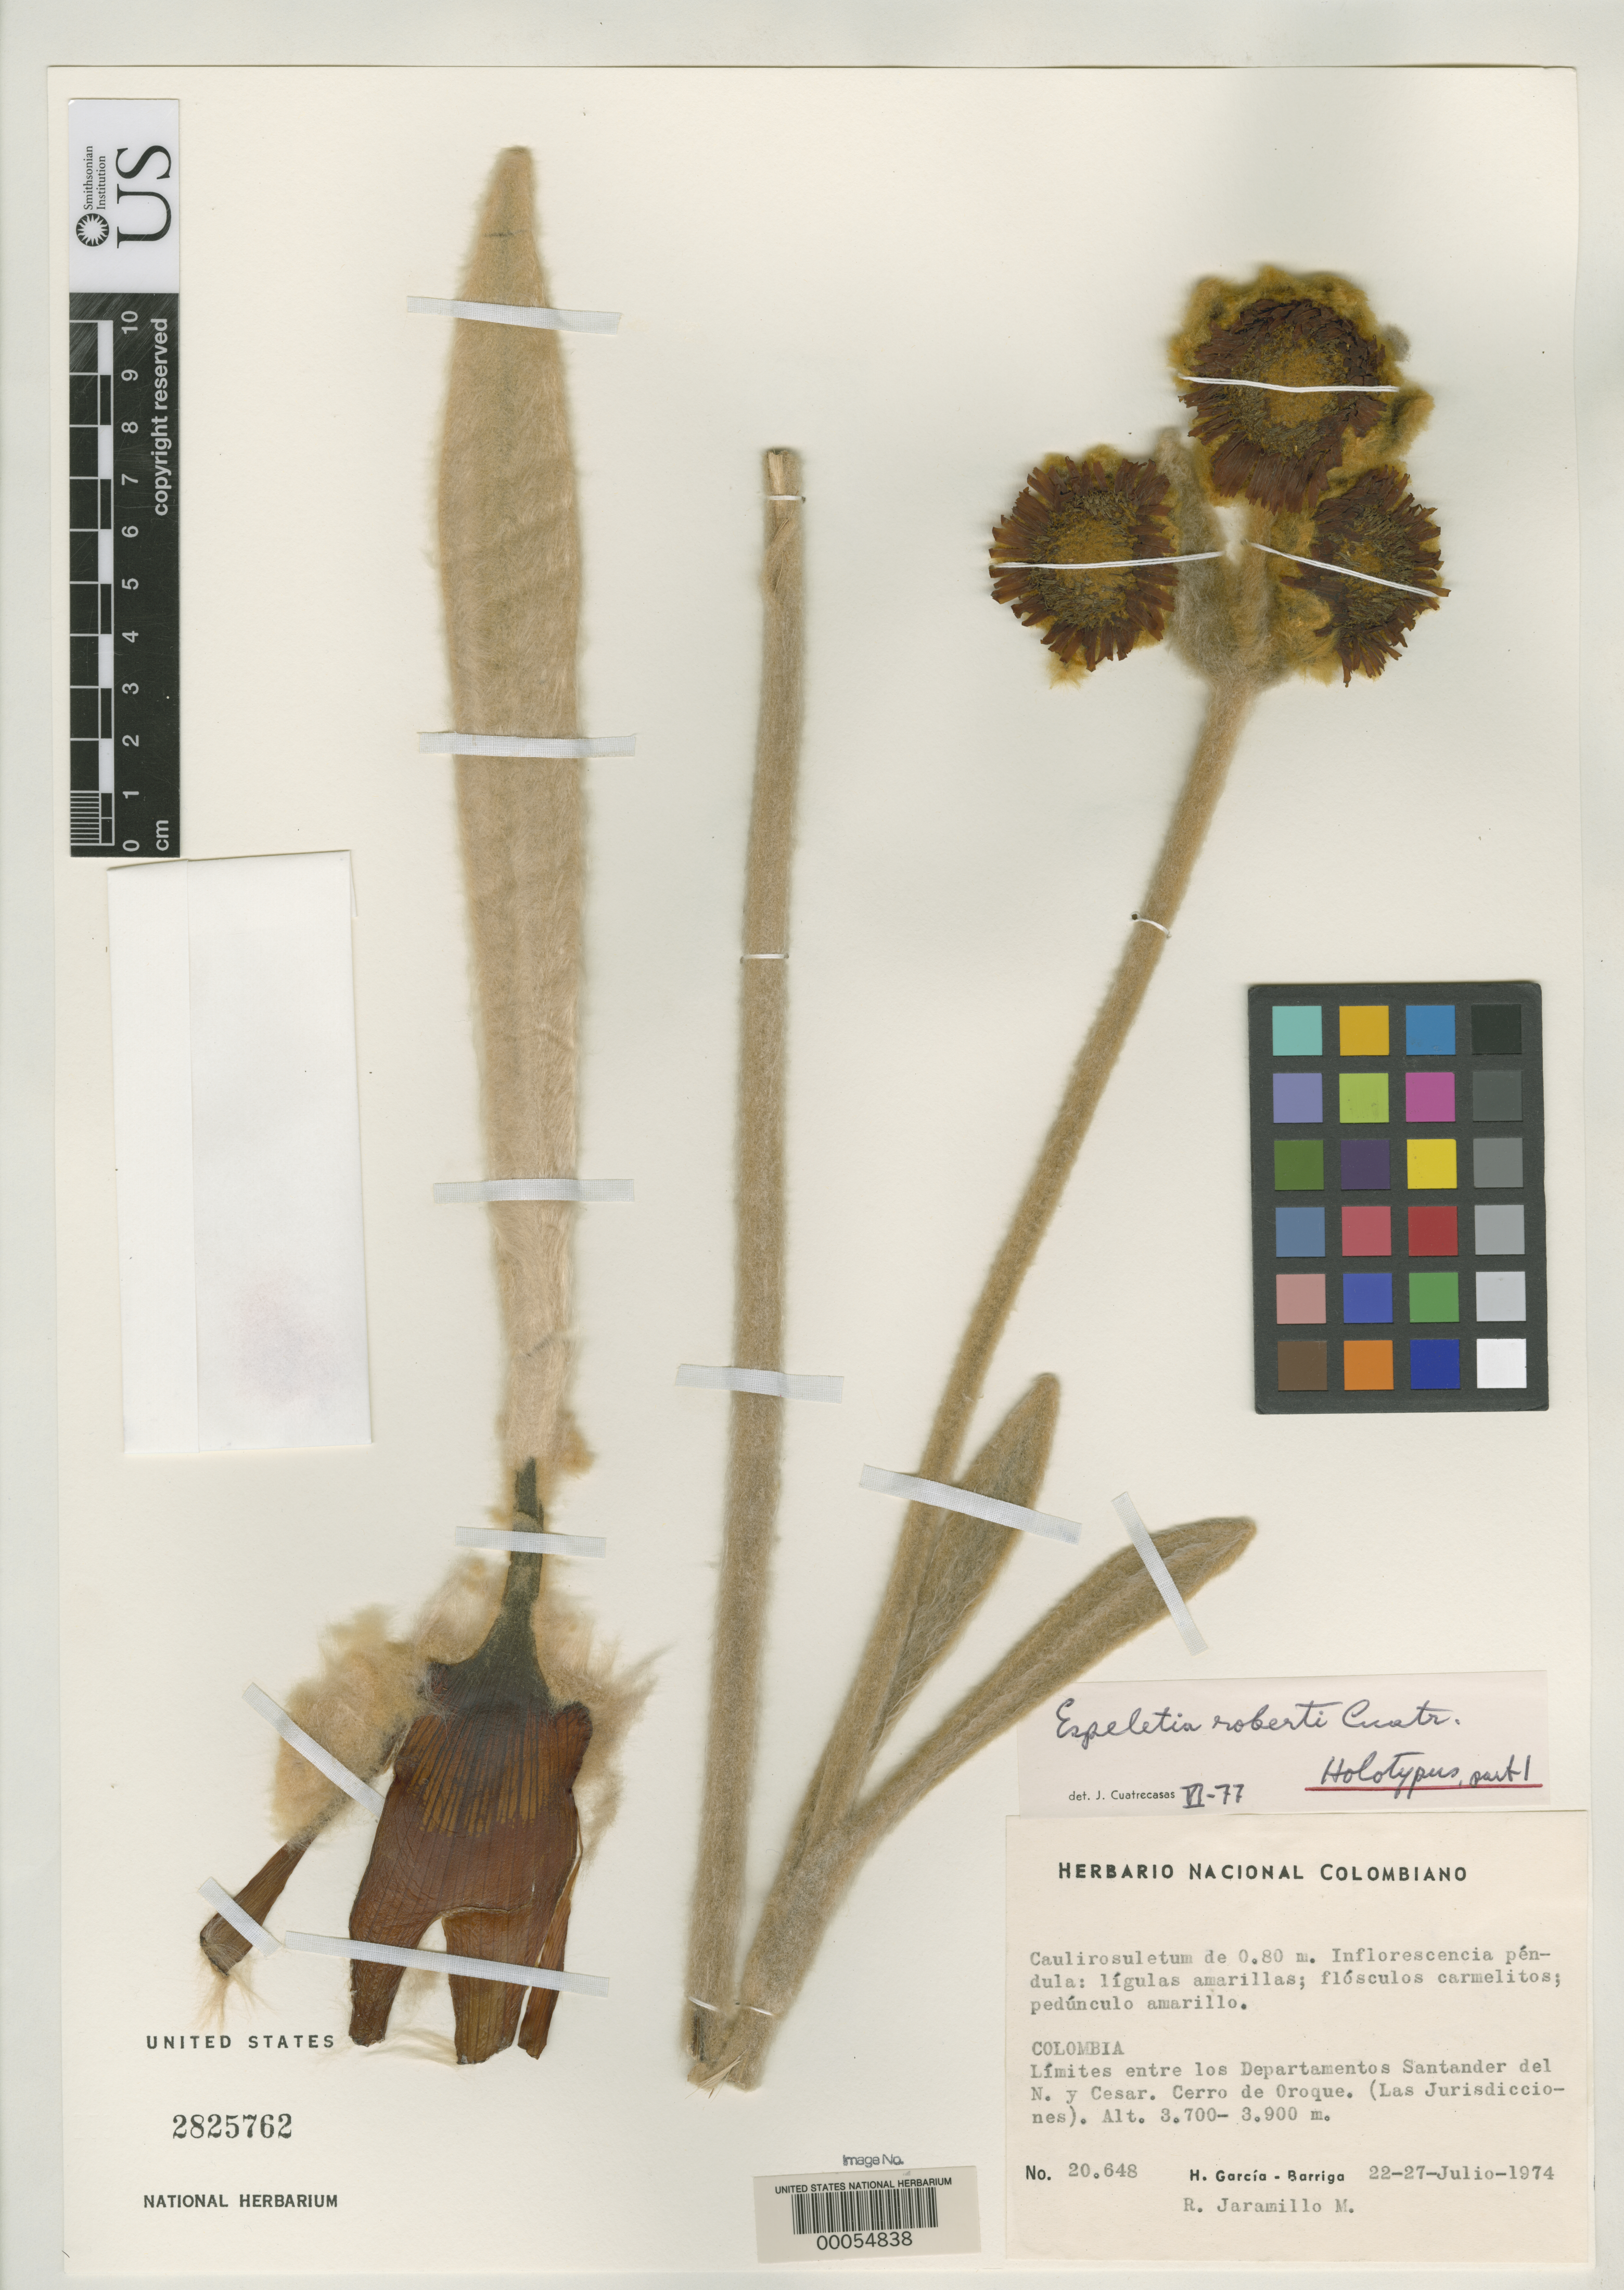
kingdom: Plantae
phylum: Tracheophyta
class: Magnoliopsida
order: Asterales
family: Asteraceae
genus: Espeletia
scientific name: Espeletia robertii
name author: Cuatrec.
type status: Holotype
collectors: H. García Barriga & R. Jaramillo M.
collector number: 20648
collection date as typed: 22 Jul 1974 to 27 Jul 1974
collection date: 1974-07-22/1974-07-27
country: Colombia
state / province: César / Norte de Santander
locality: Cerro de Oroque, las Jurisdicciones.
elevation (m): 3700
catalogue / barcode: US 2825762